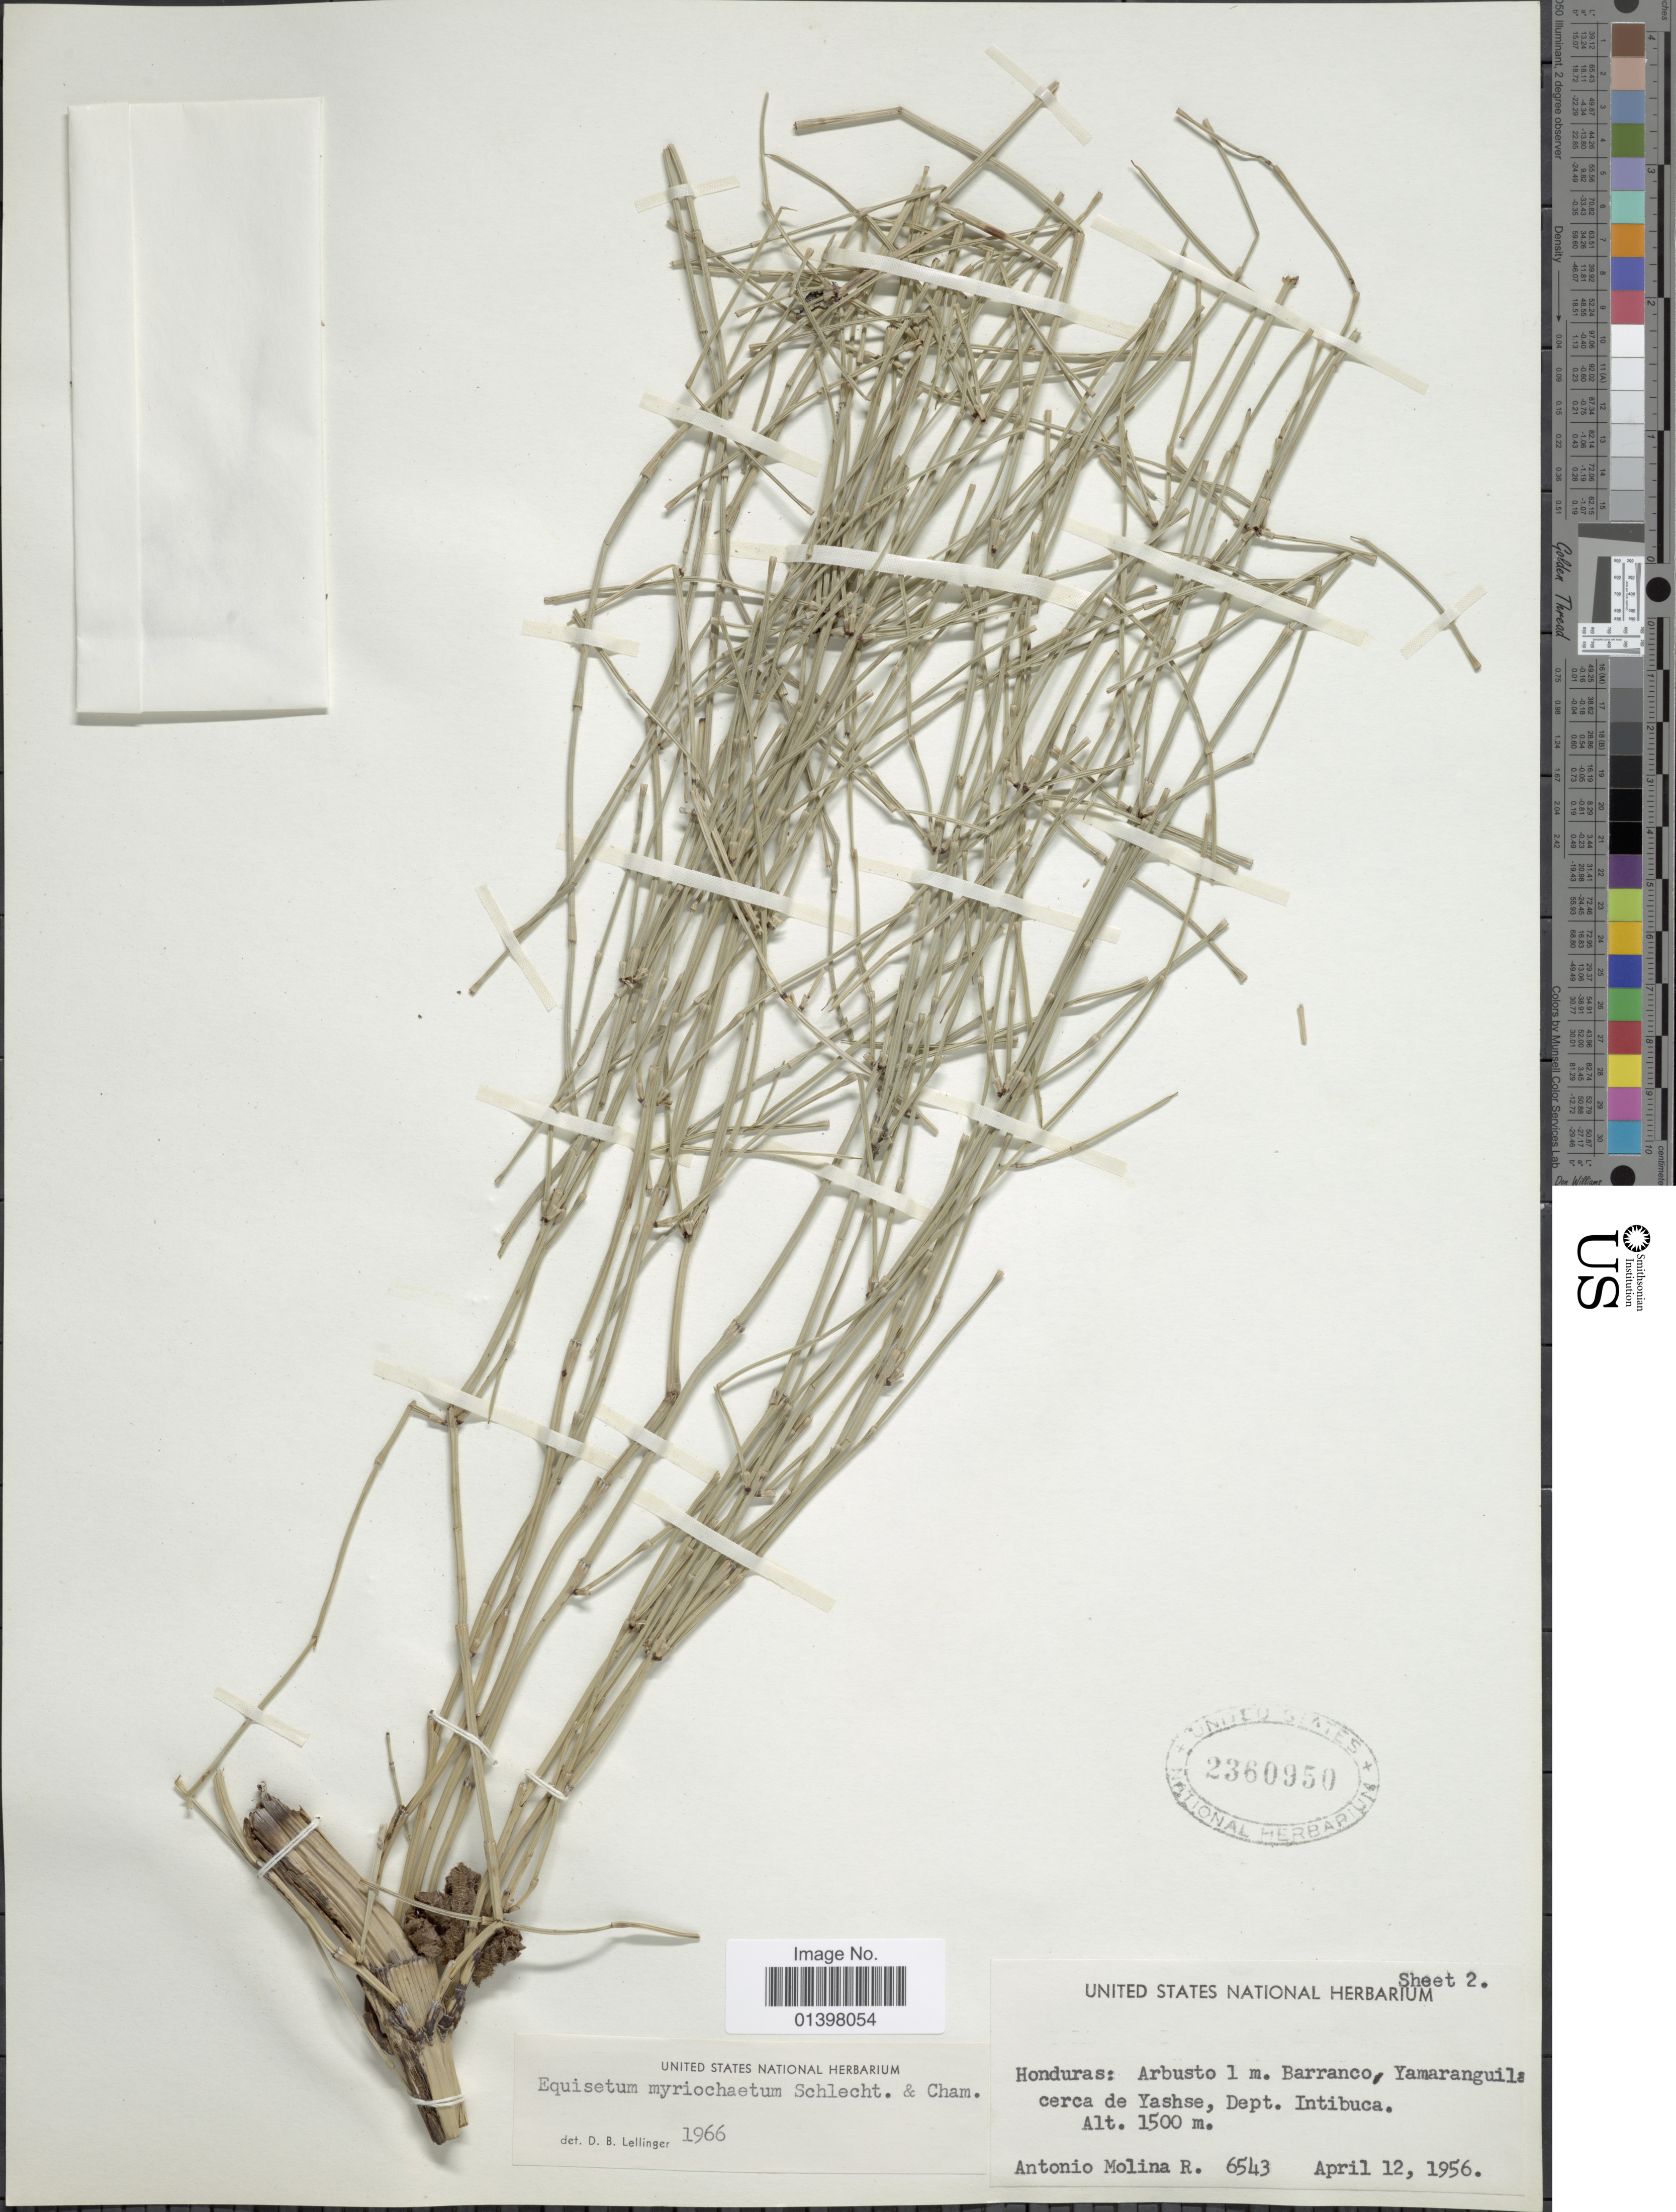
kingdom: Plantae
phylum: Tracheophyta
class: Polypodiopsida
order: Equisetales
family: Equisetaceae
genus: Equisetum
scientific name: Equisetum myriochaetum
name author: Schltdl. & Cham.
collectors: A. Molina R.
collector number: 6543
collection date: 1956-04-12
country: Honduras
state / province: Intibuca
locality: Arbusto 1m. Barranco, Yamaranguila cerca de Yashse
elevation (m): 1500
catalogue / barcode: US 2360950